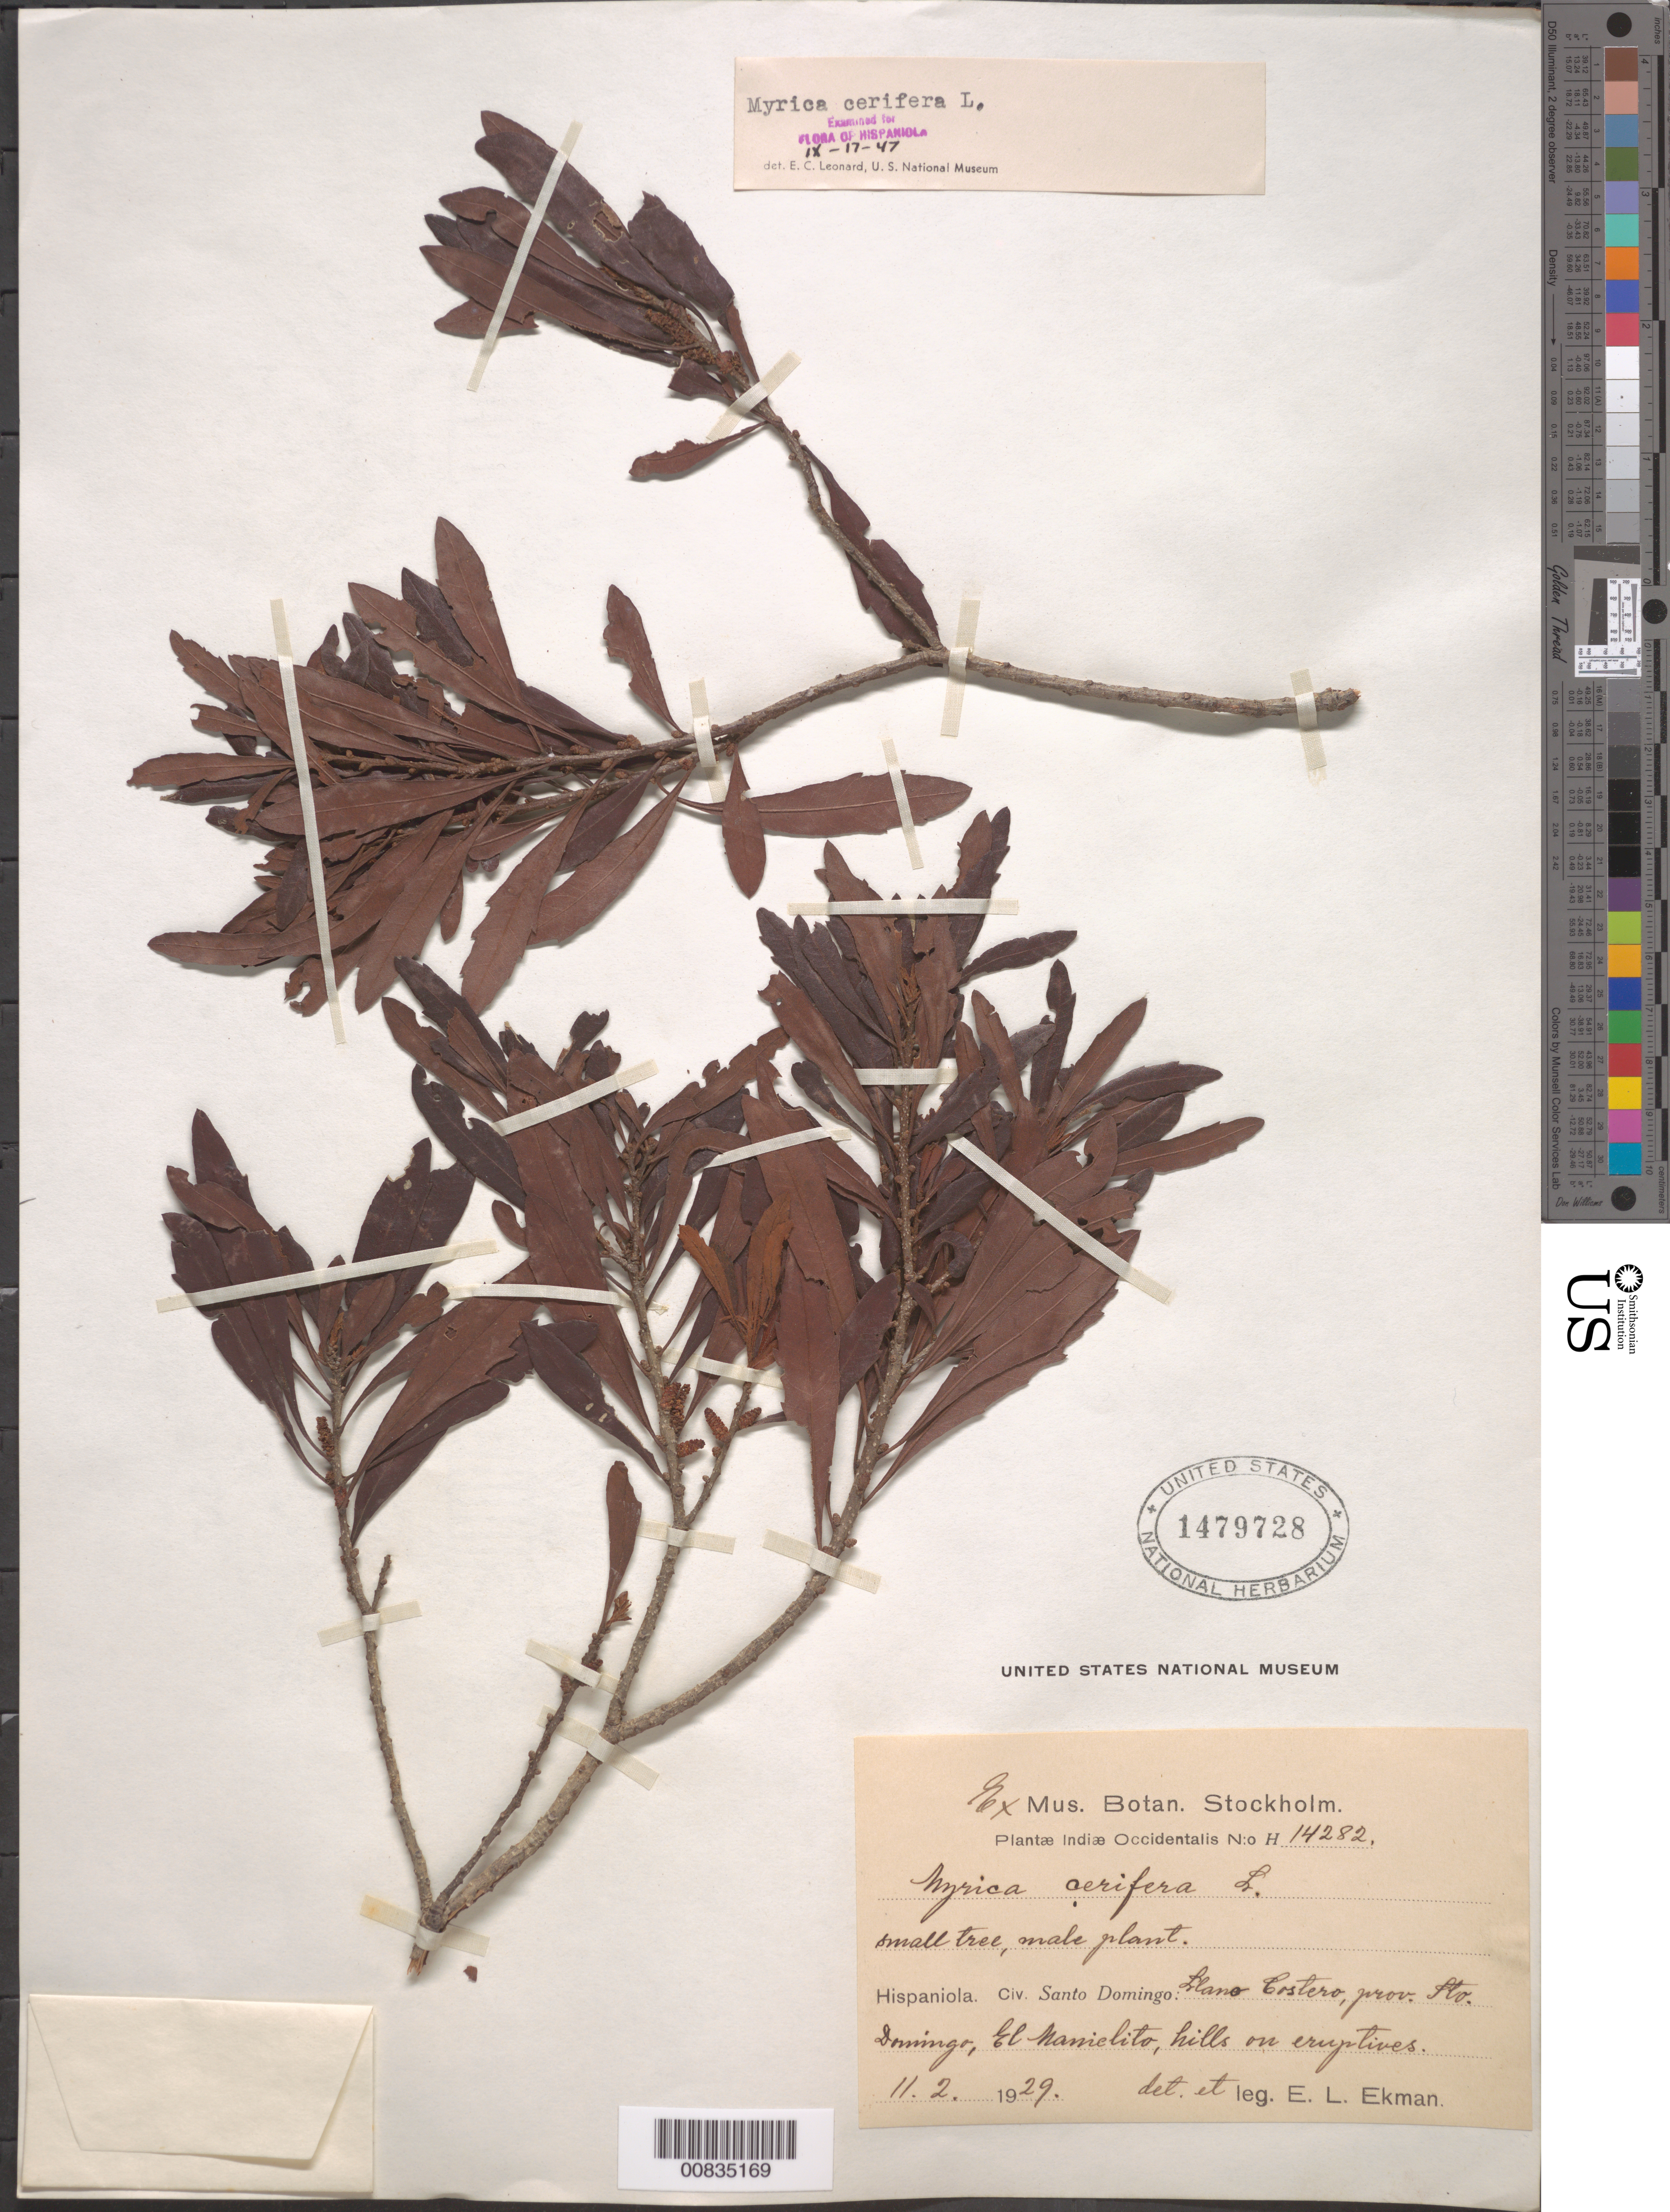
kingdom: Plantae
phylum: Tracheophyta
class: Magnoliopsida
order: Fagales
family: Myricaceae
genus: Morella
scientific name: Morella cerifera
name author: (L.) Small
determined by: Strong, M. T., (US), Smithsonian Institution - National Museum of Natural History (UNITED STATES)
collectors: E. L. Ekman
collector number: H 14282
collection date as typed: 11 Feb 1929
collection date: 1929-02-11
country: Dominican Republic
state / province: Distrito Nacional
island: Hispaniola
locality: Llano Costero, prov. Sto. Domingo (obsolete), El Manielito.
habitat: Hills on eruptives.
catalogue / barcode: US 1479728